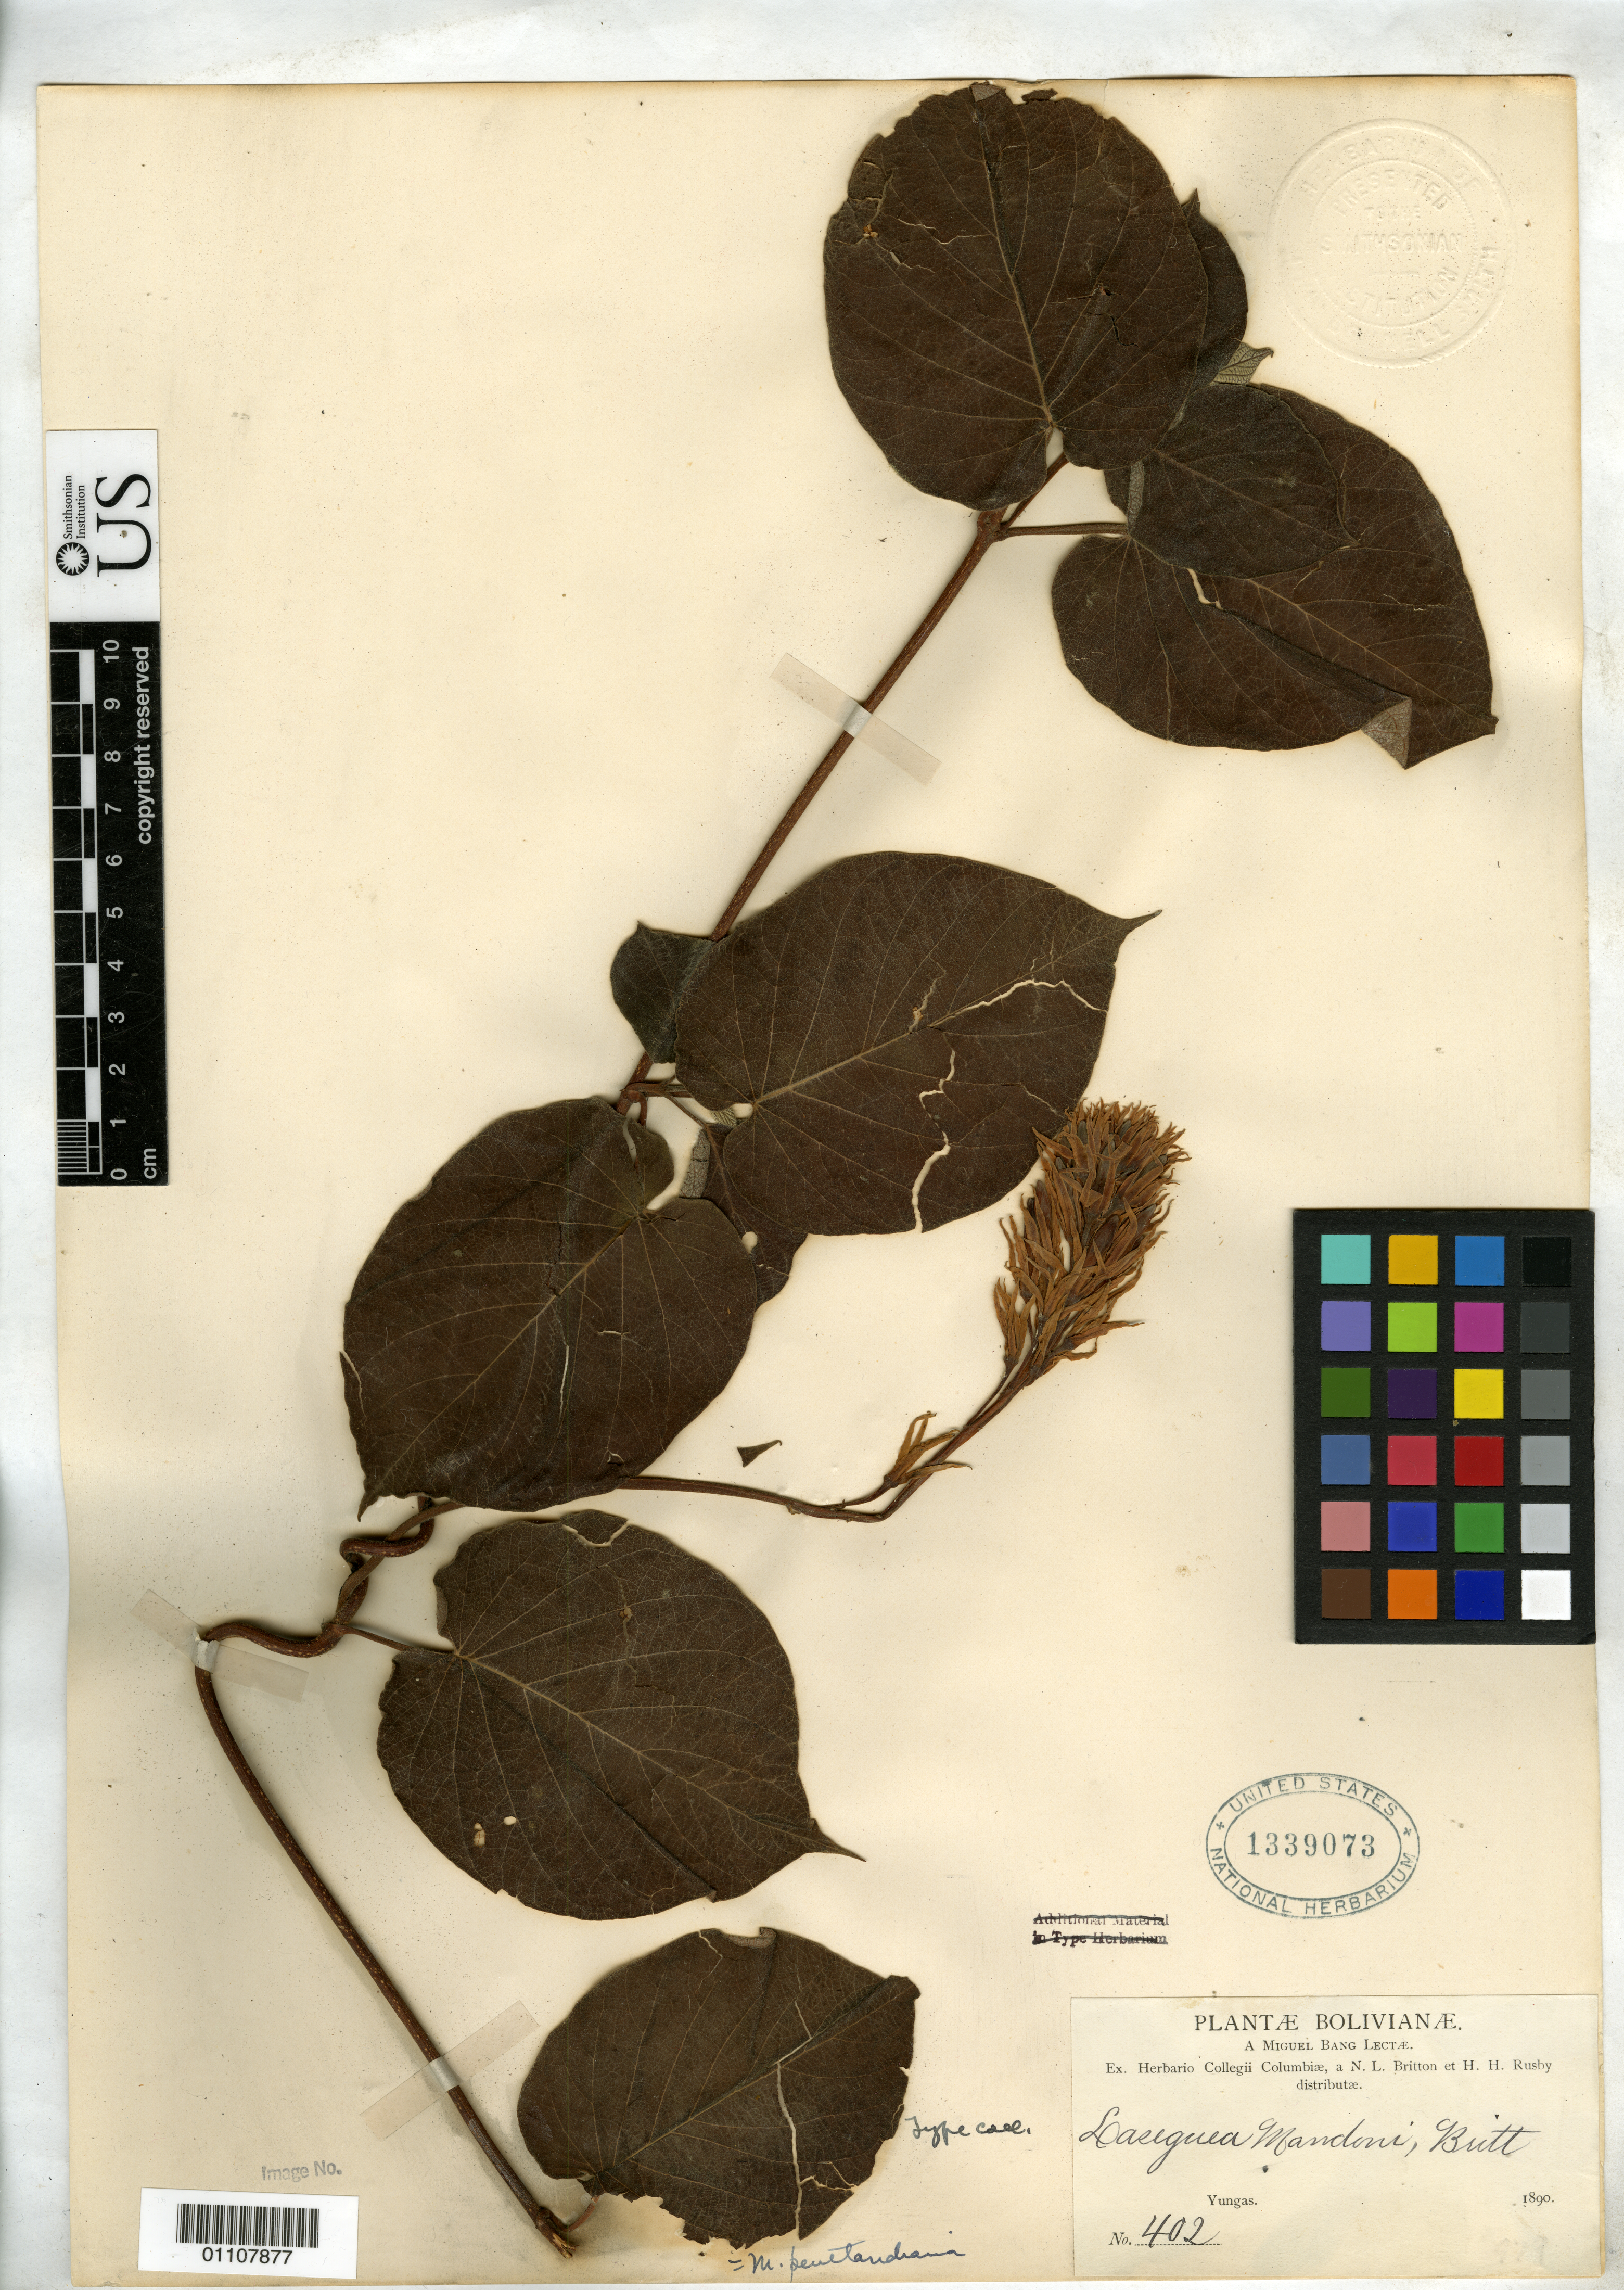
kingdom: Plantae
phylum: Tracheophyta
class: Magnoliopsida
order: Gentianales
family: Apocynaceae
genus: Laseguea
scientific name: Laseguea mandonii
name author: Britton ex Rusby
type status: Isotype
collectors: M. Bang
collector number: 402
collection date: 1890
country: Bolivia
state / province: La Paz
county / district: Nor Yungas / Sud Yungas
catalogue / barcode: US 1339073